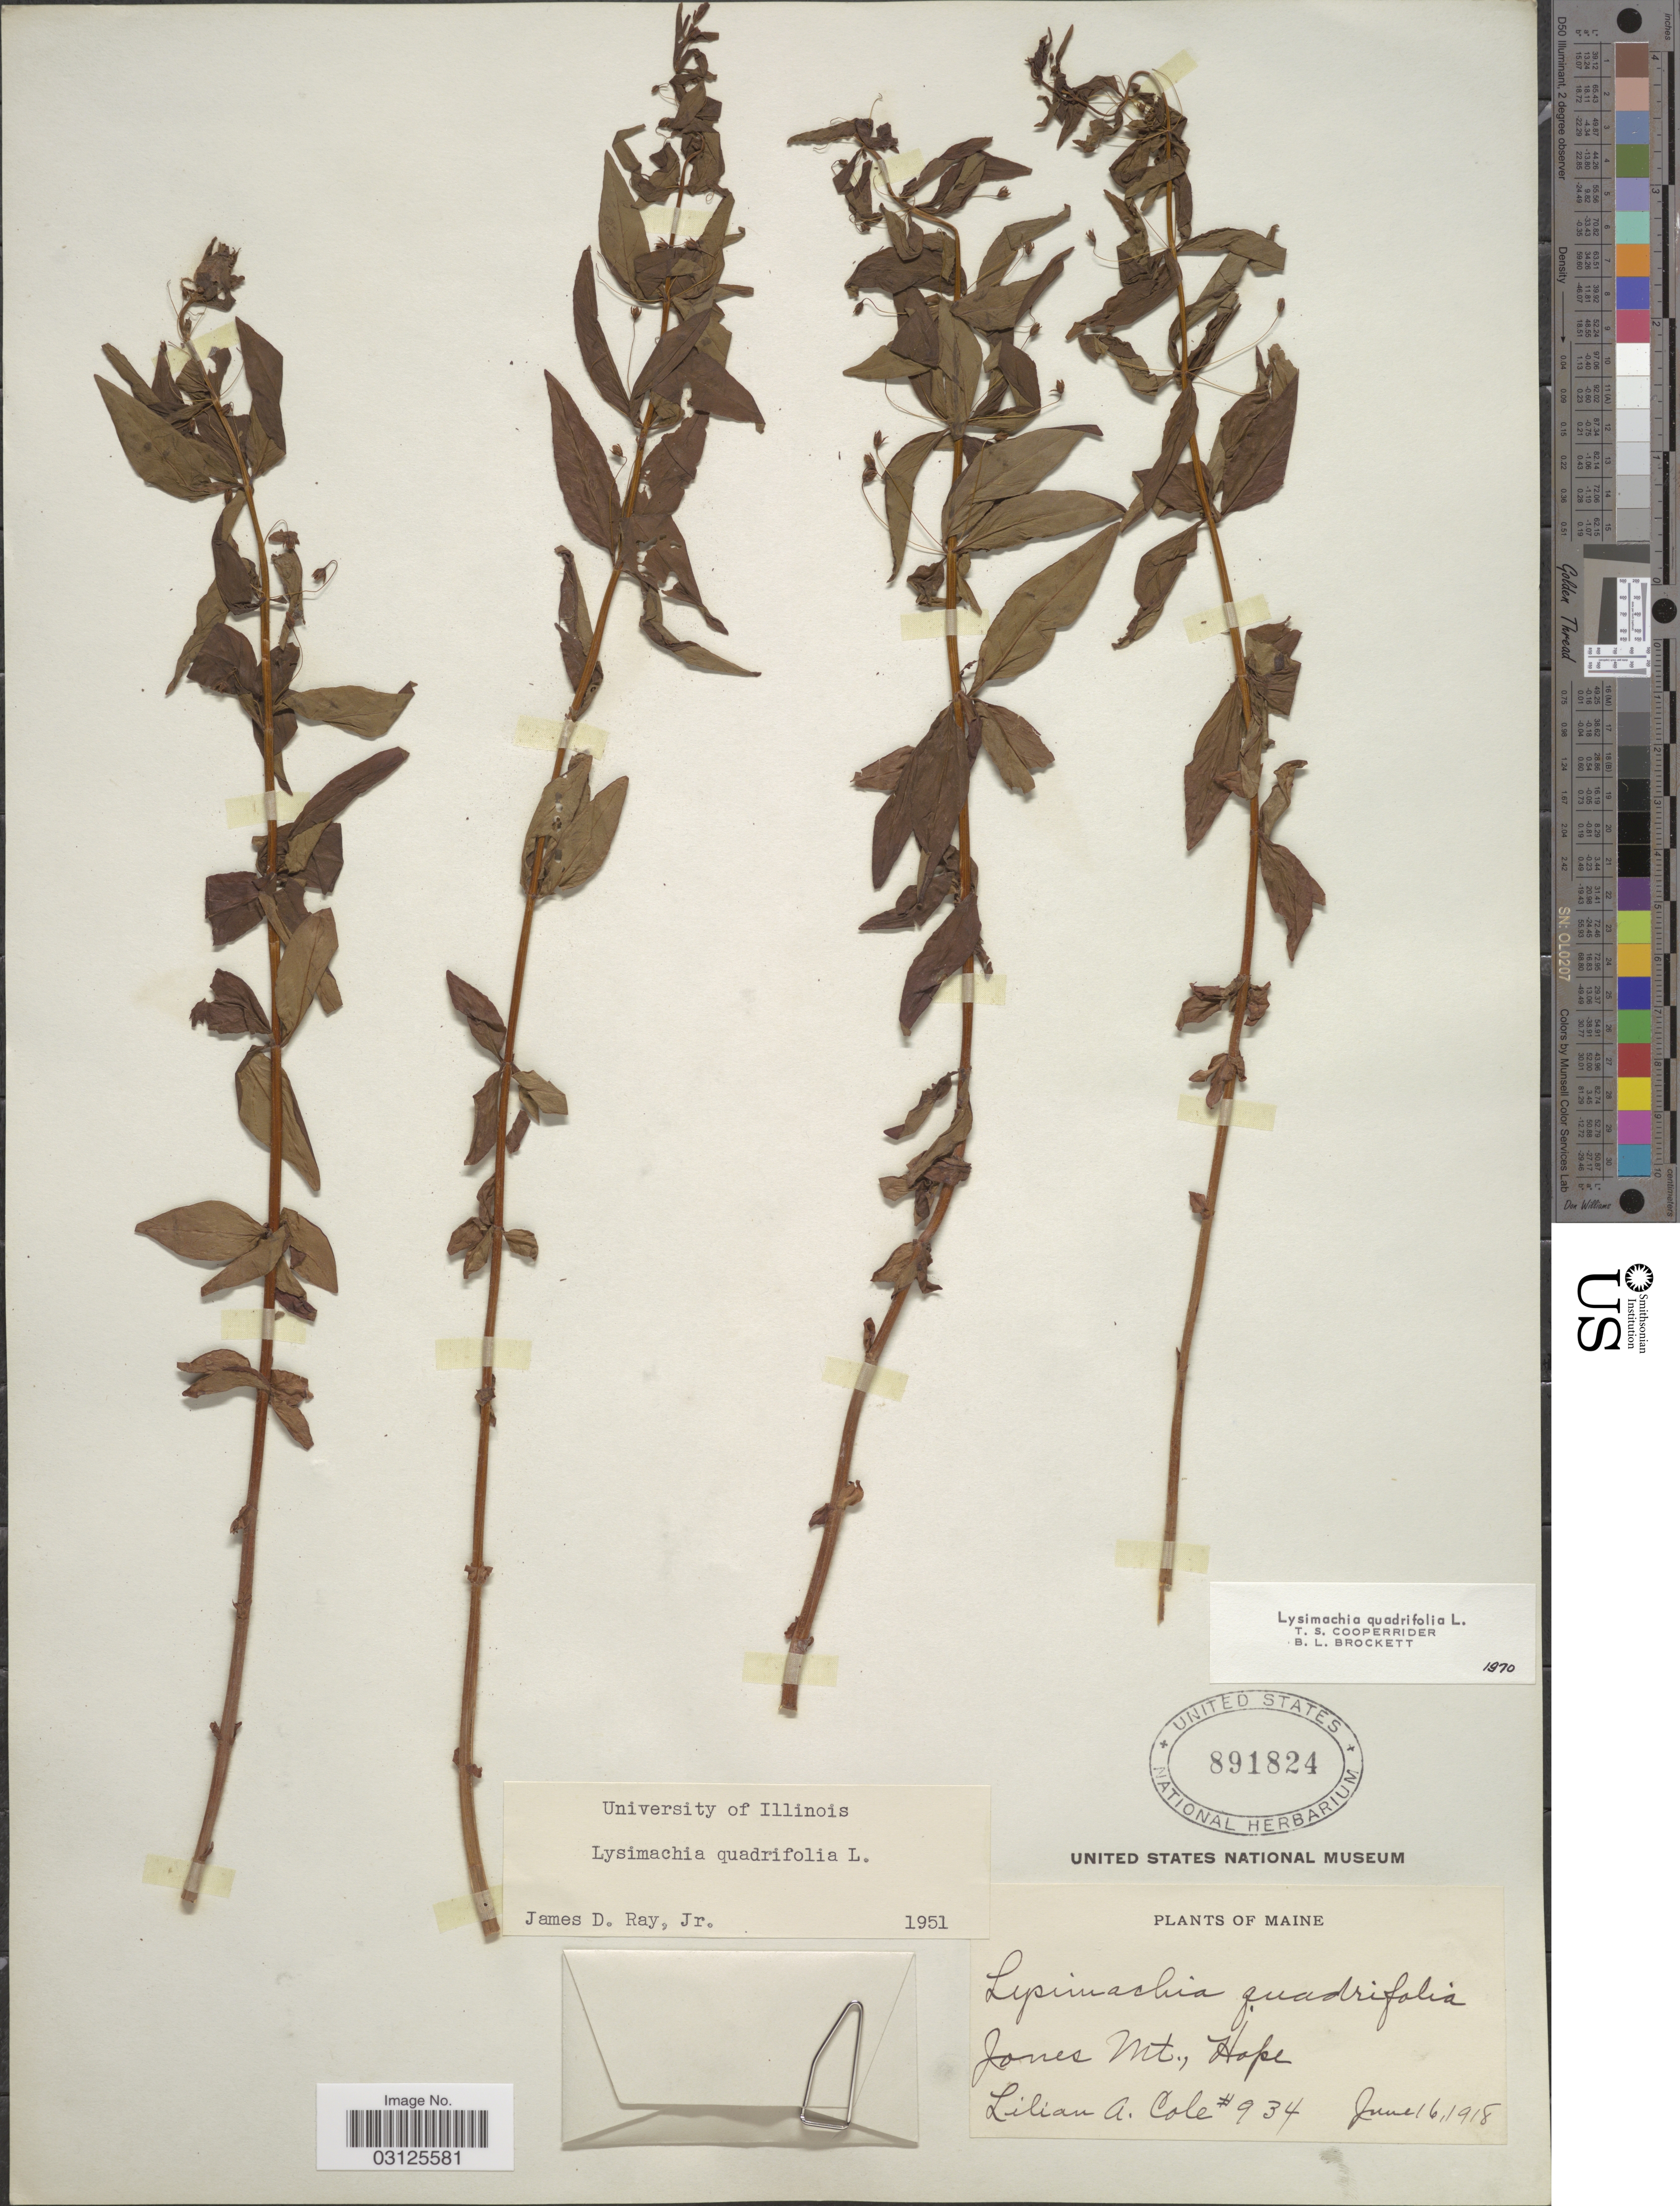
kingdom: Plantae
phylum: Tracheophyta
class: Magnoliopsida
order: Ericales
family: Primulaceae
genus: Lysimachia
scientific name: Lysimachia quadrifolia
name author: L.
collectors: L. A. Cole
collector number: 934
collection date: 1918-06-16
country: United States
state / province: Maine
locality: Jones Mt., Hope.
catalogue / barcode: US 891824